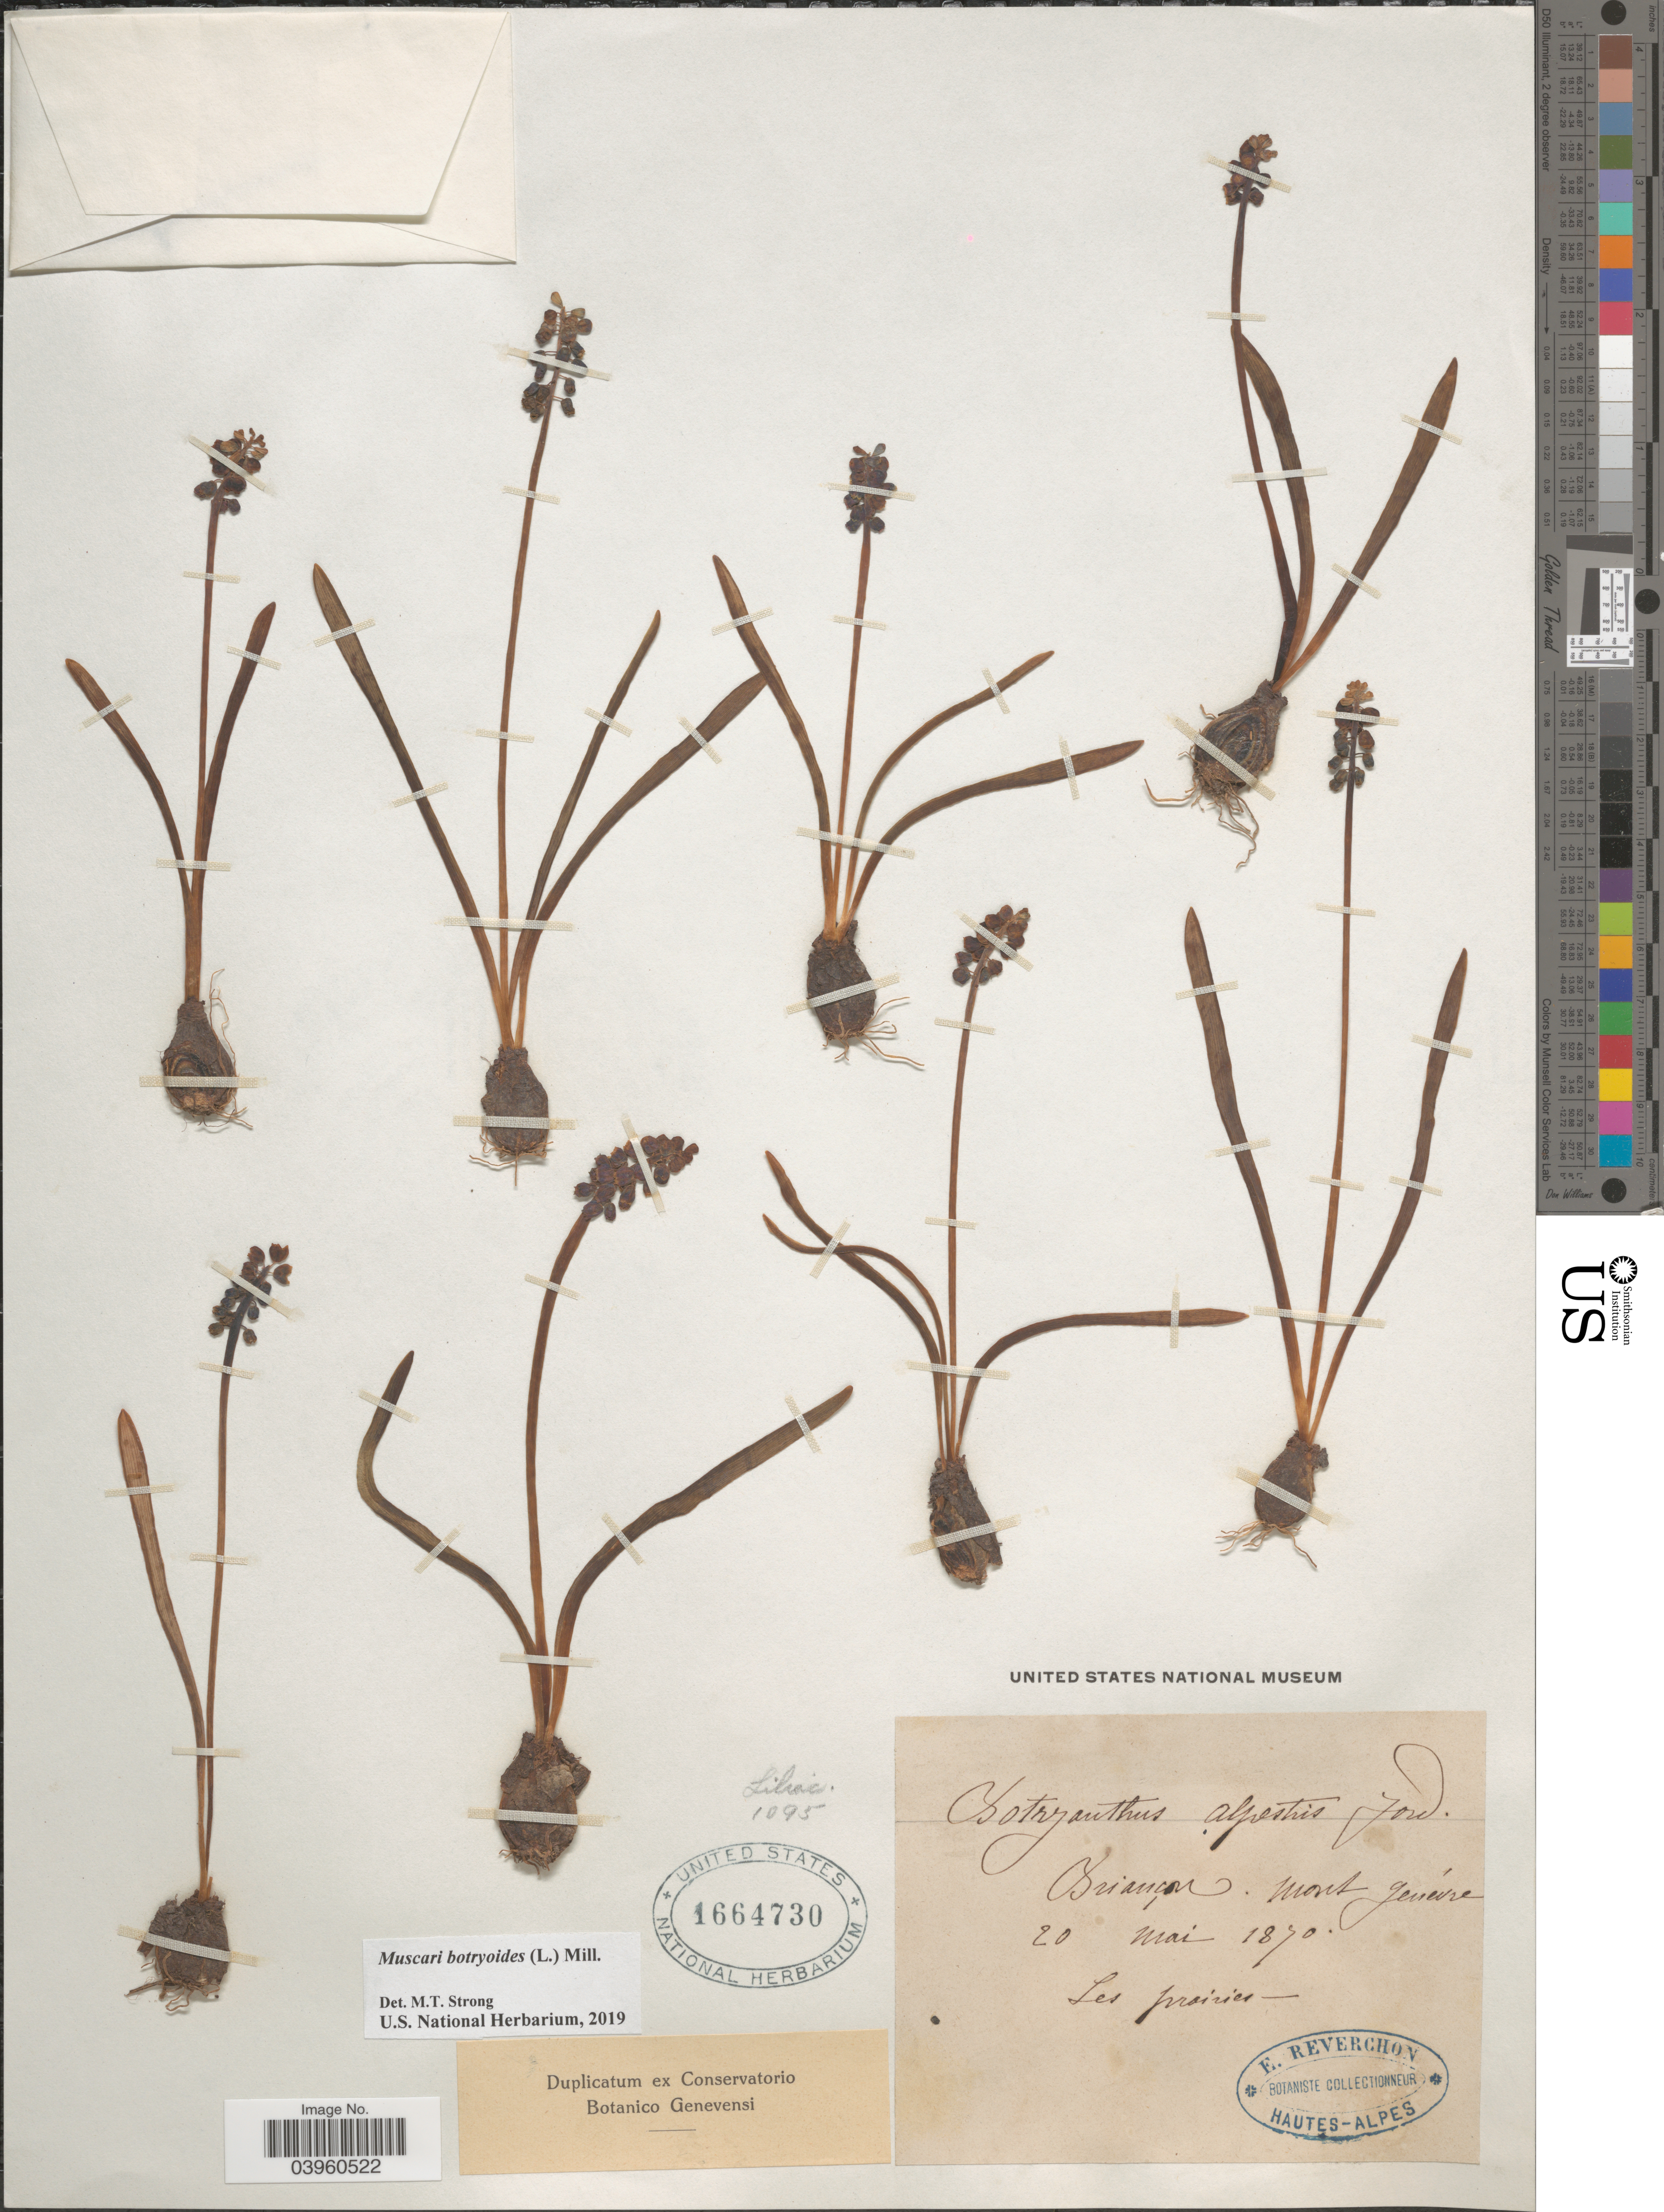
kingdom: Plantae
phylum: Tracheophyta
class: Liliopsida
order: Asparagales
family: Asparagaceae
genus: Muscari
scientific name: Muscari botryoides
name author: (L.) Mill.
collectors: E. Reverchon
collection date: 1870-05-20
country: France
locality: Briancon. Mont Genévie.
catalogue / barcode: US 1664730